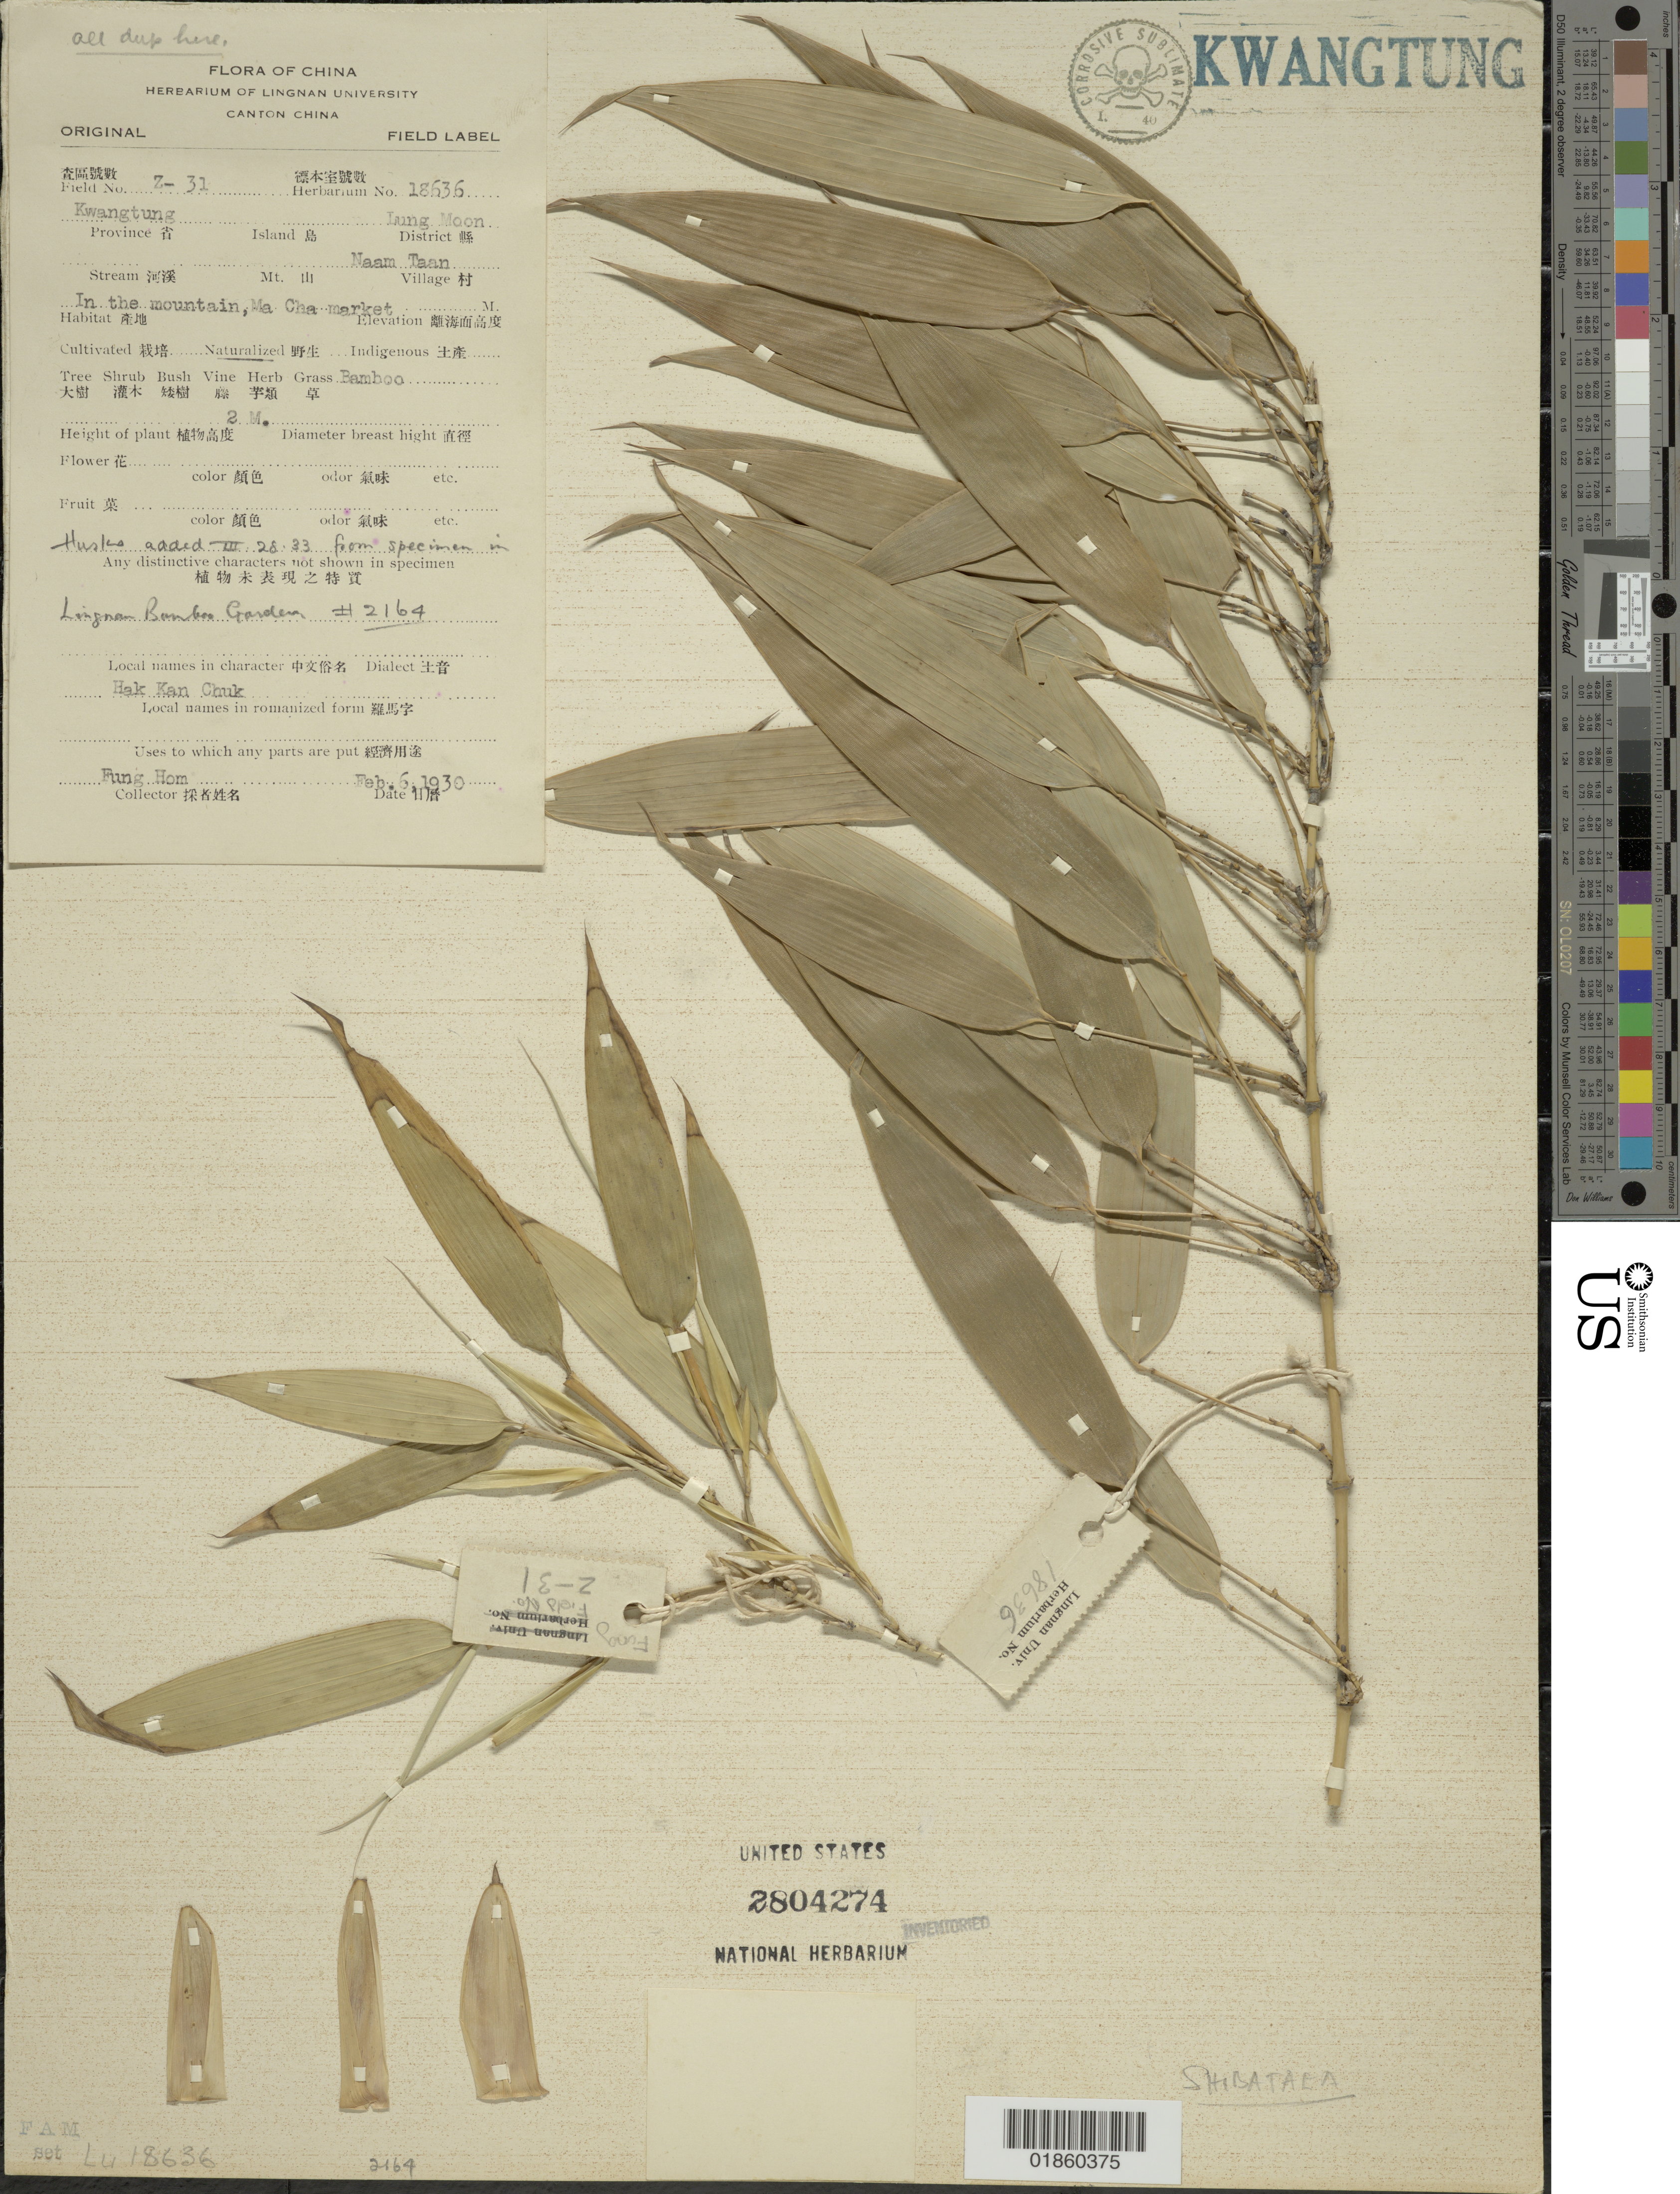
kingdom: Plantae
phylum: Tracheophyta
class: Liliopsida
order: Poales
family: Poaceae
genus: Shibataea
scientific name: Shibataea sp.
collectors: H. L. Fung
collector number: Z-31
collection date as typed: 06 Feb 1930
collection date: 1930-02-06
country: China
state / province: Guangdong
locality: Lung moon, naam taam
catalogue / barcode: US 2804274